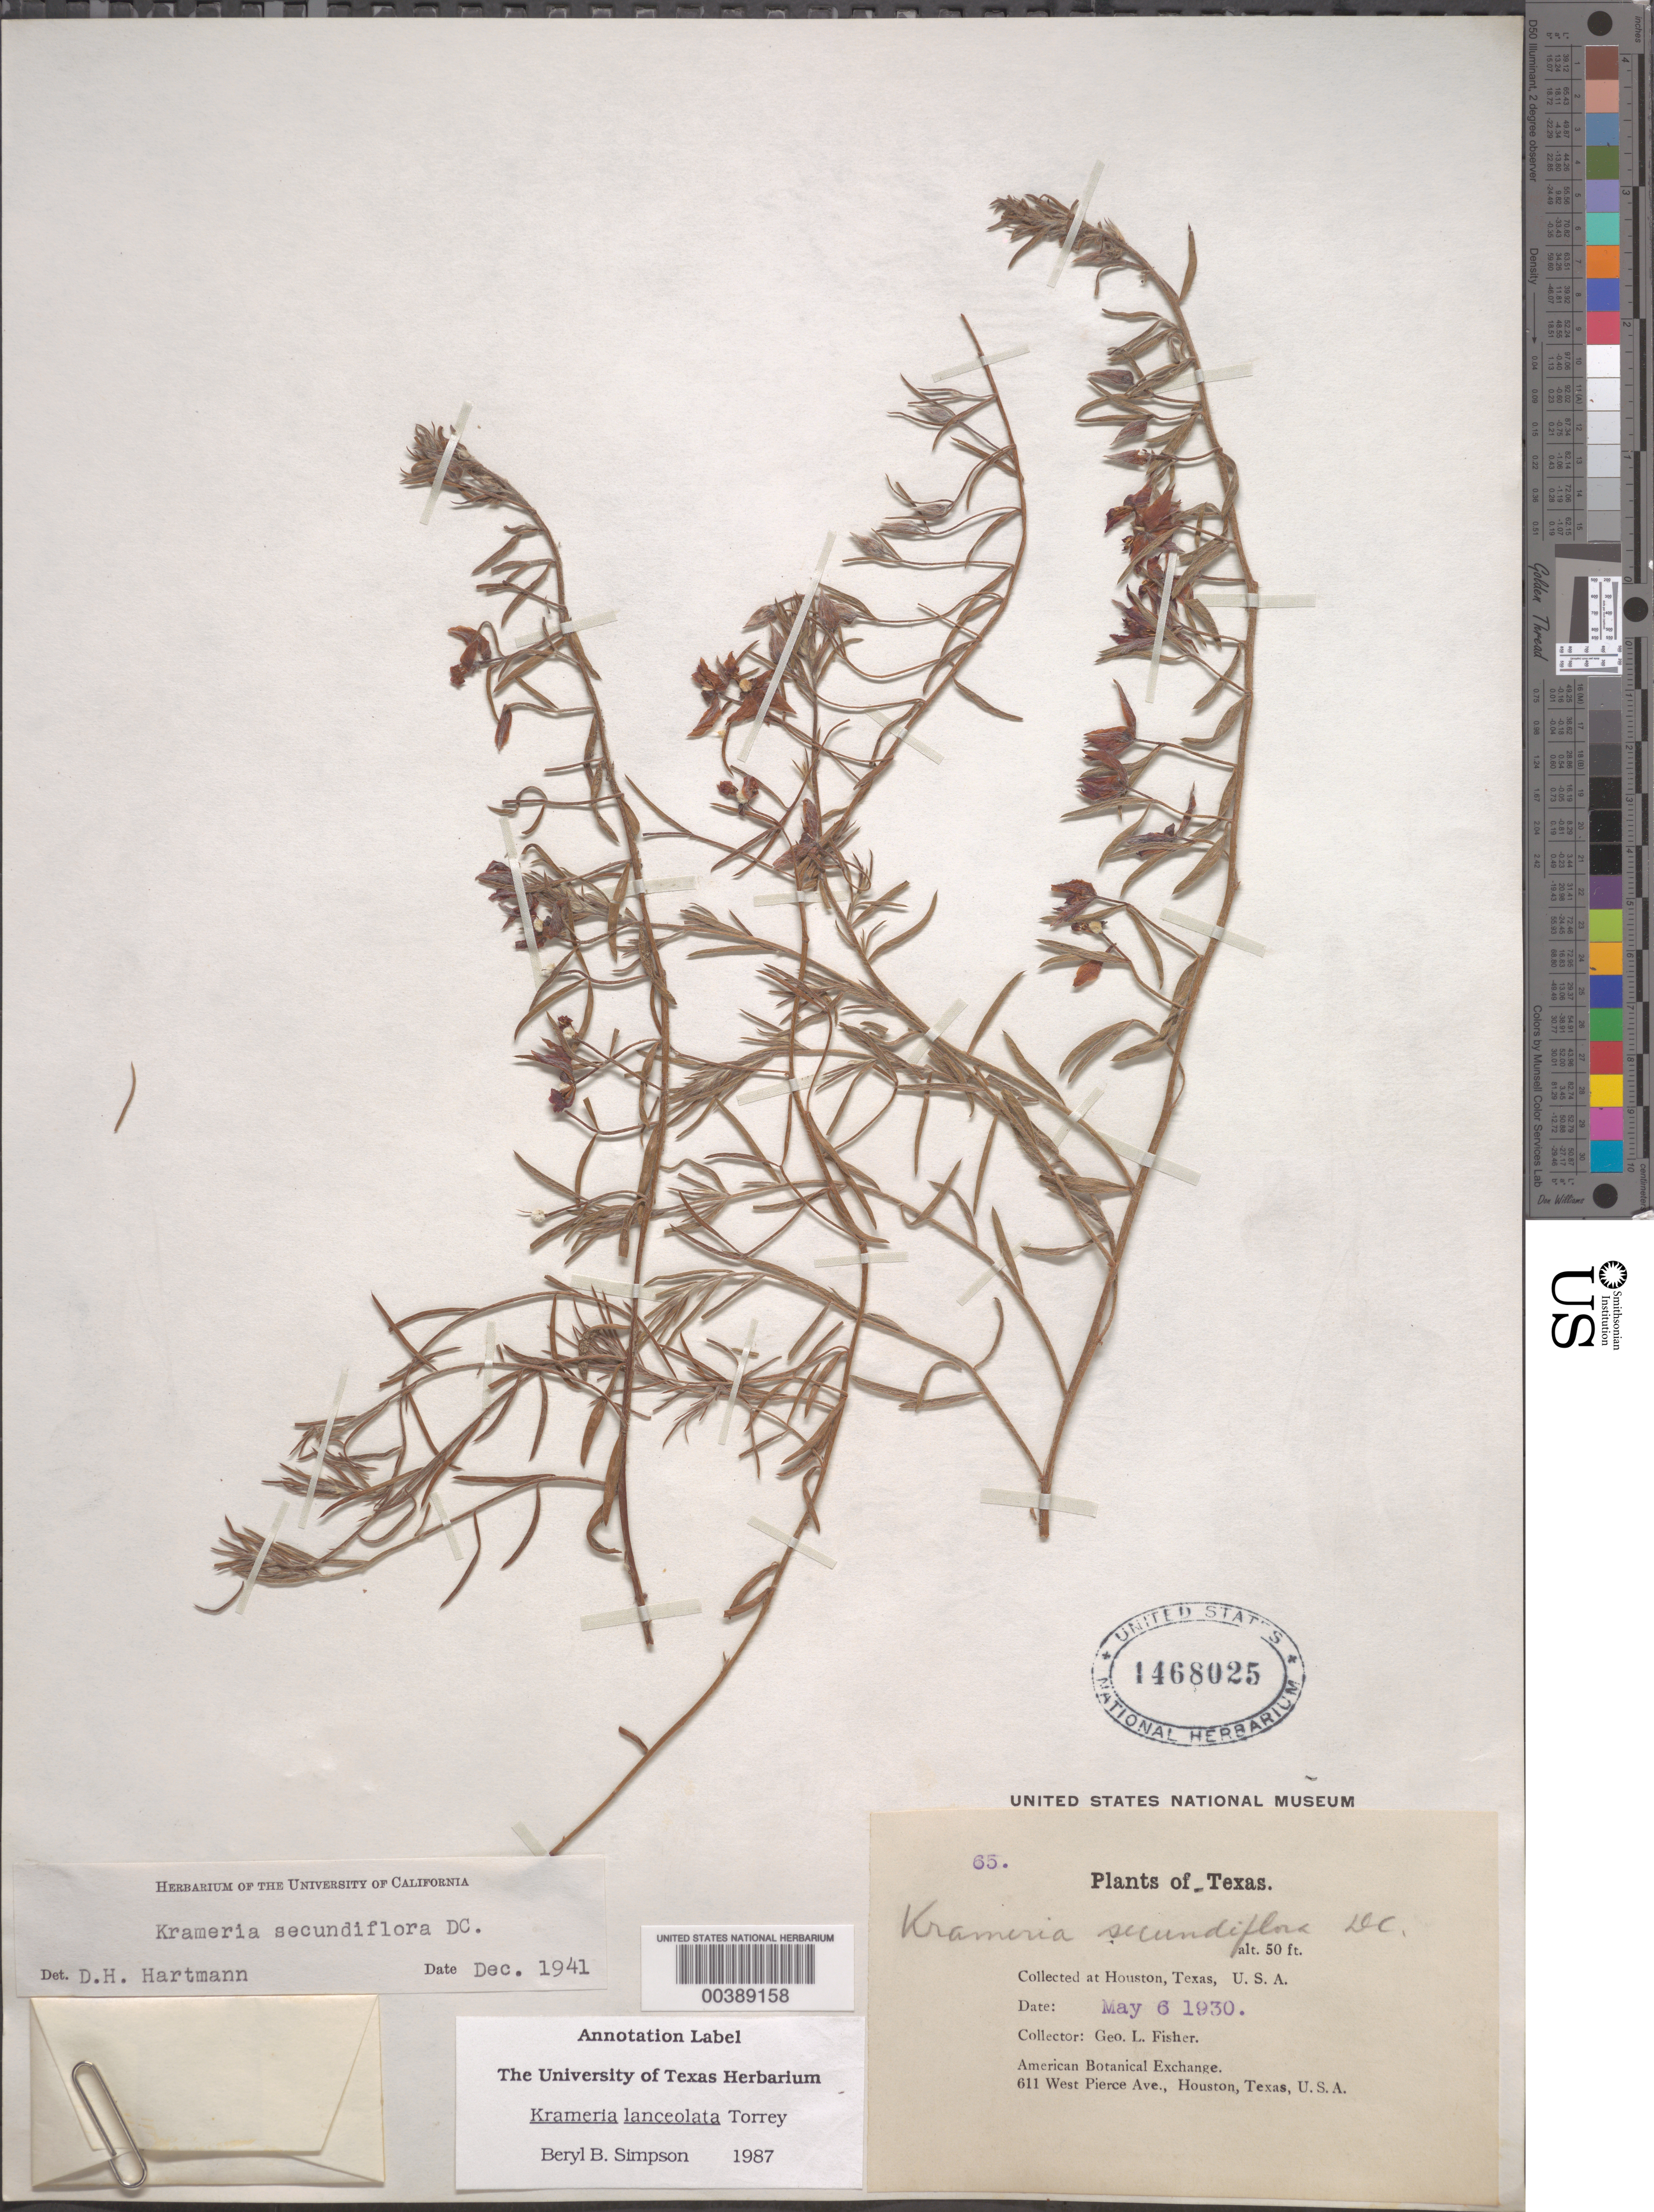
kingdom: Plantae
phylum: Tracheophyta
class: Magnoliopsida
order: Zygophyllales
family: Krameriaceae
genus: Krameria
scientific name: Krameria lanceolata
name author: Torr.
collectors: G. L. Fisher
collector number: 65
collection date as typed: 06 May 1930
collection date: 1930-05-06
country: United States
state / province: Texas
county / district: Harris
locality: Houston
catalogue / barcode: US 1468025